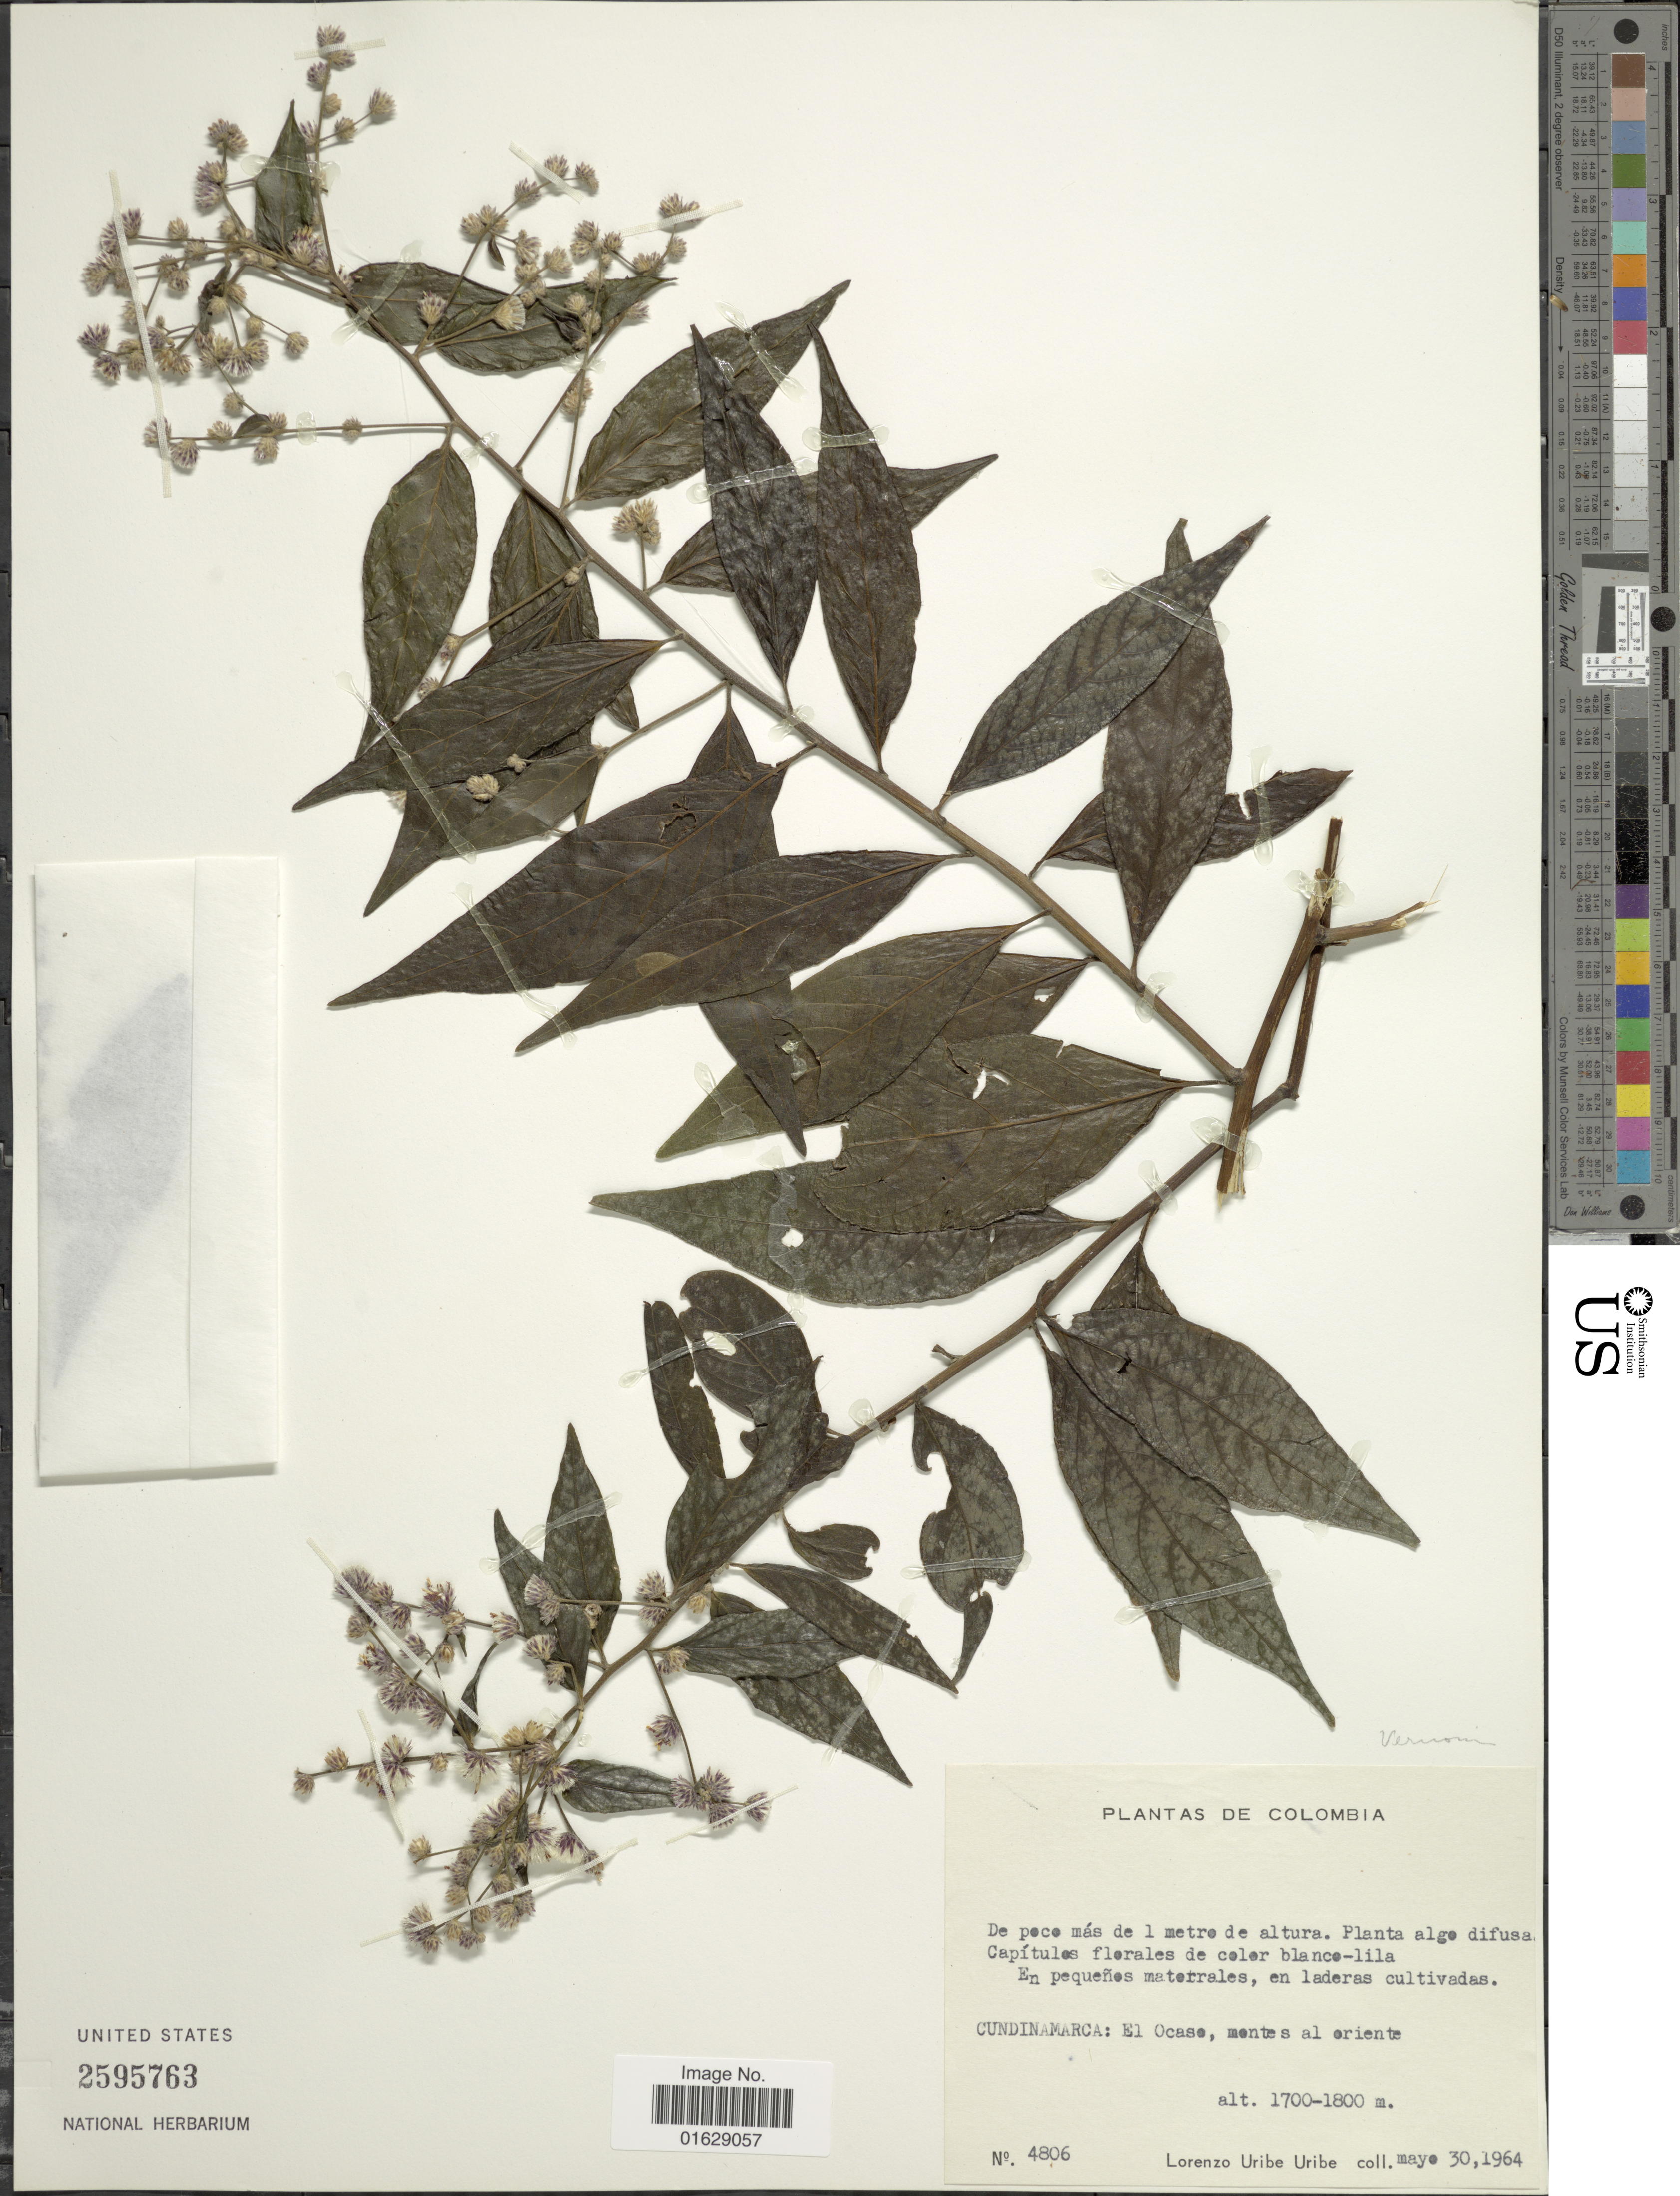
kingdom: Plantae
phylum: Tracheophyta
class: Magnoliopsida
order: Asterales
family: Asteraceae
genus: Lepidaploa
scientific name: Lepidaploa lehmannii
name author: (Hieron.) H. Rob.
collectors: L. Uribe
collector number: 4806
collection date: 1964-05-30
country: Colombia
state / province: Cundinamarca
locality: El Ocase, montes al oriente.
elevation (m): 1700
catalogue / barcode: US 2595763